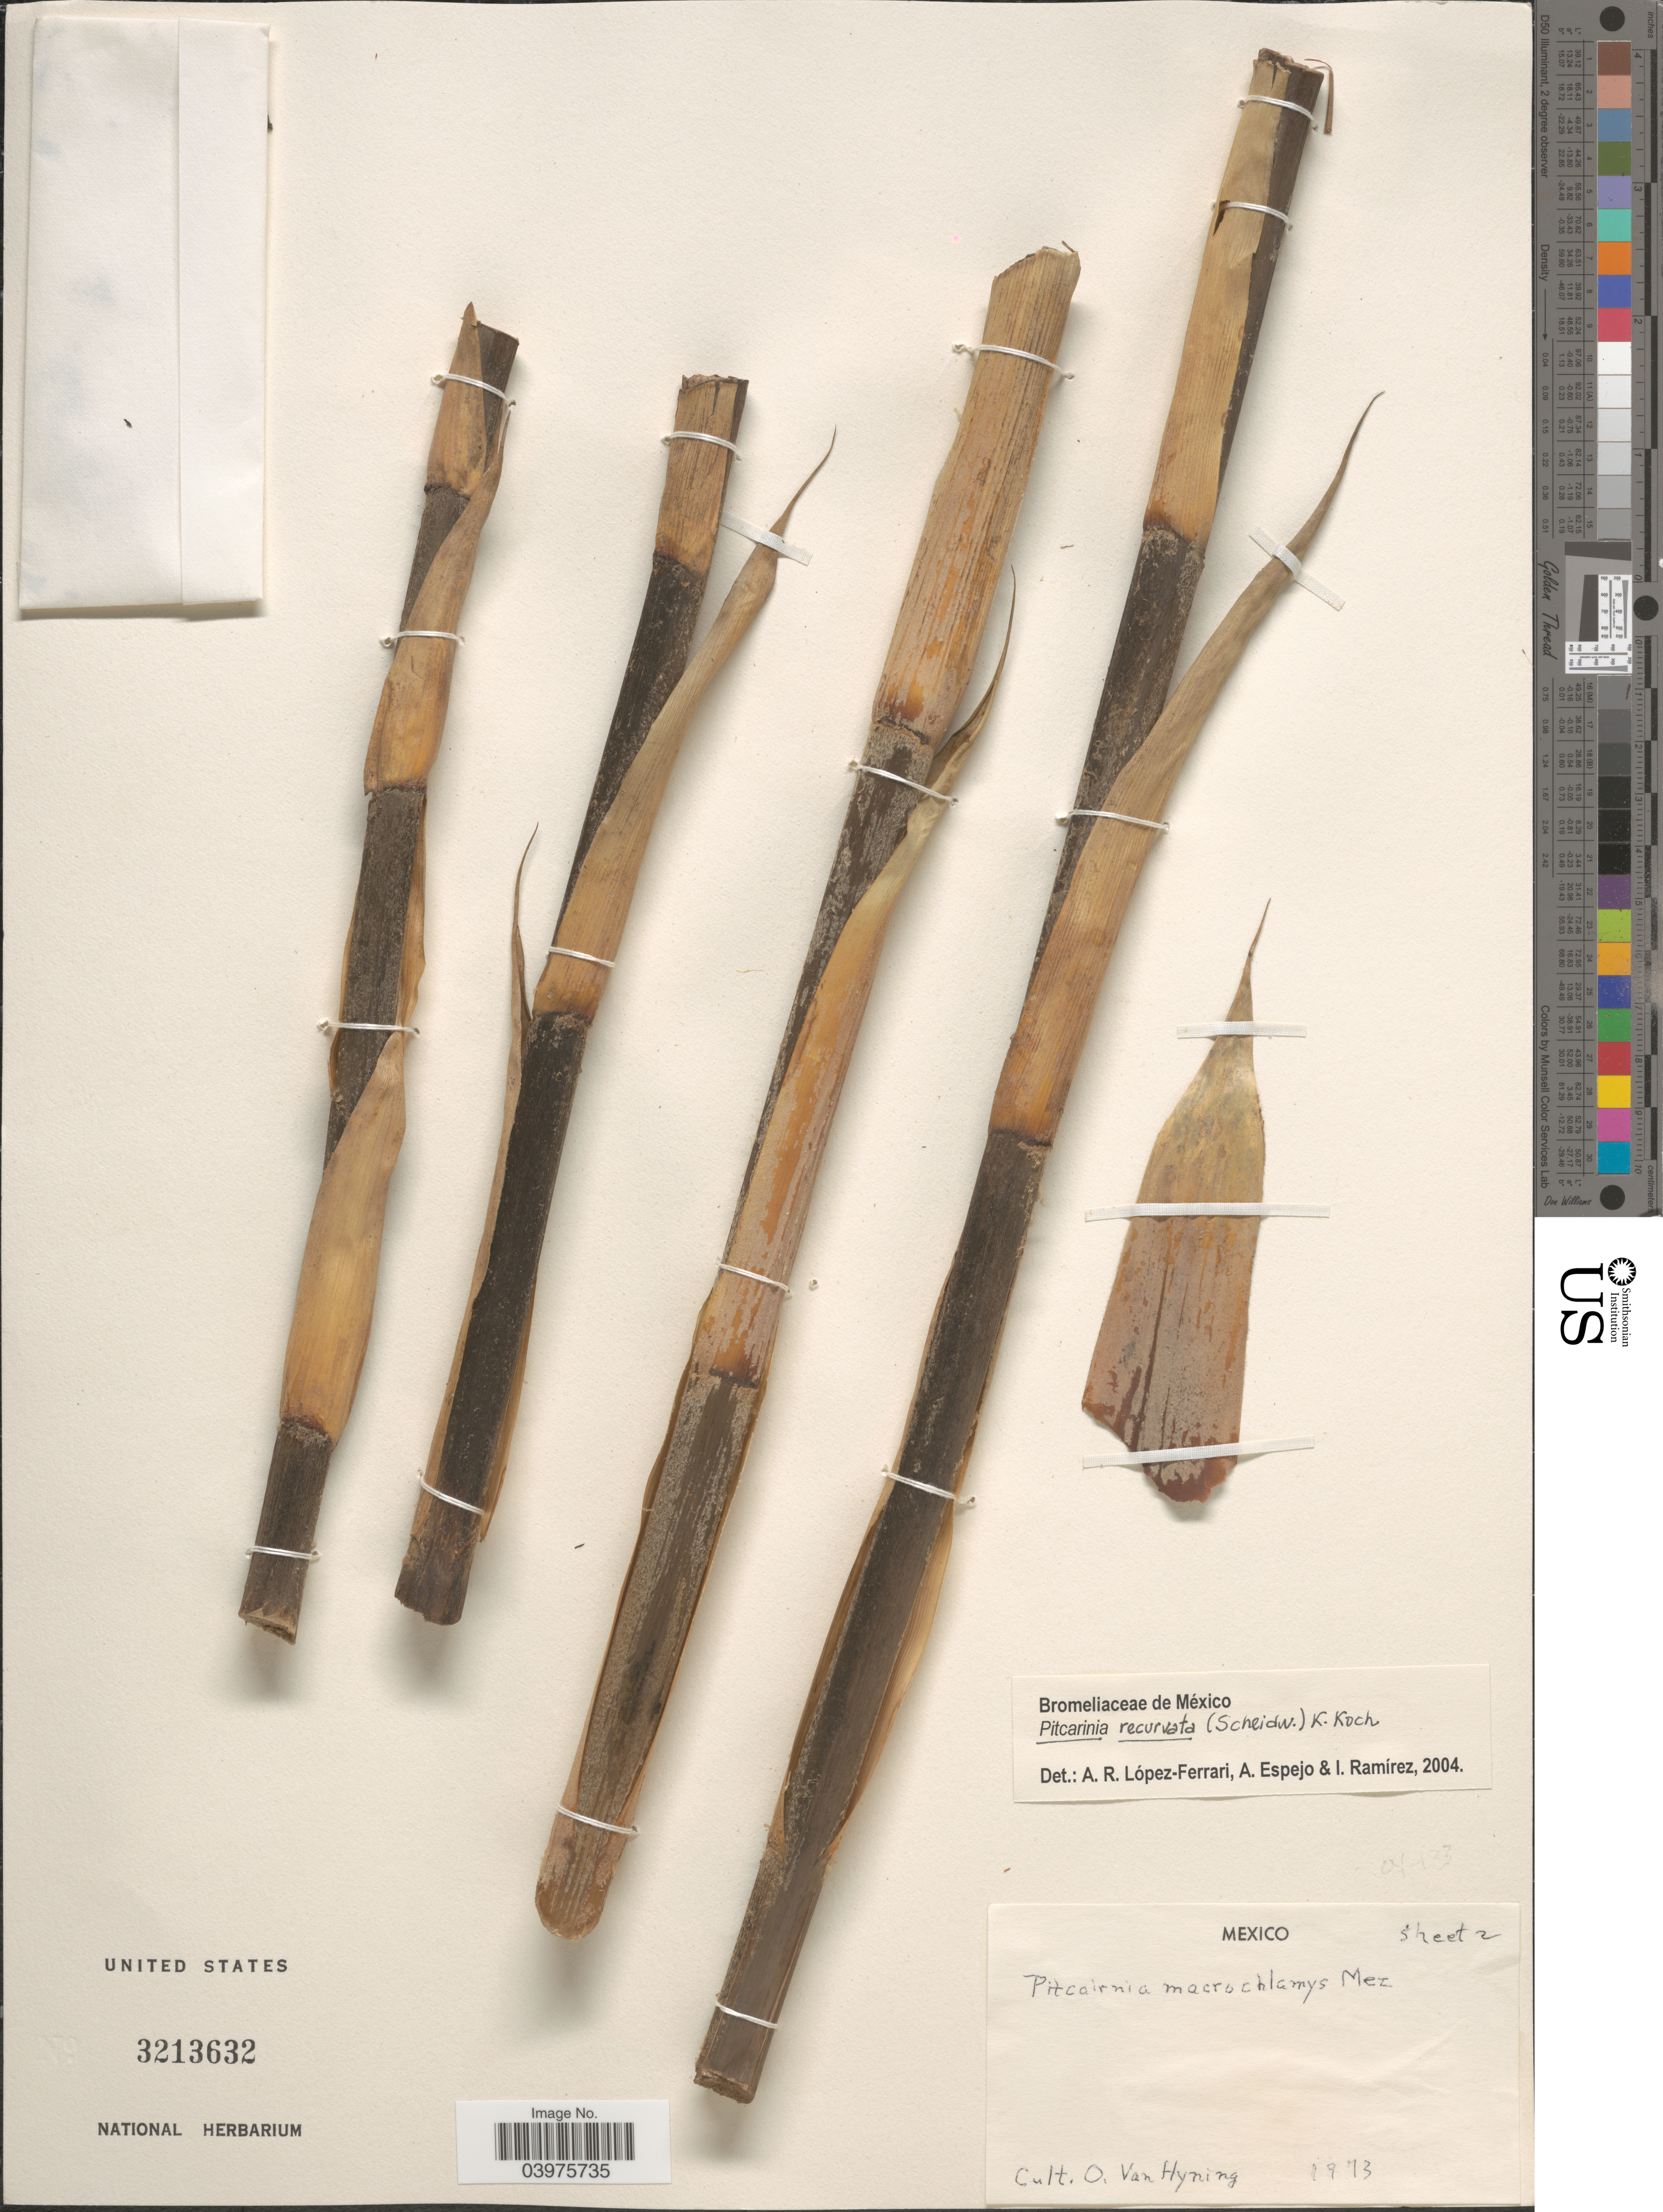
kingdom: Plantae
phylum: Tracheophyta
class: Liliopsida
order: Poales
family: Bromeliaceae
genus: Pitcairnia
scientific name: Pitcairnia recurvata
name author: (Scheidw.) K. Koch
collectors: O. Van Hyning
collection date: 1973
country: Mexico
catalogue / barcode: US 3213632